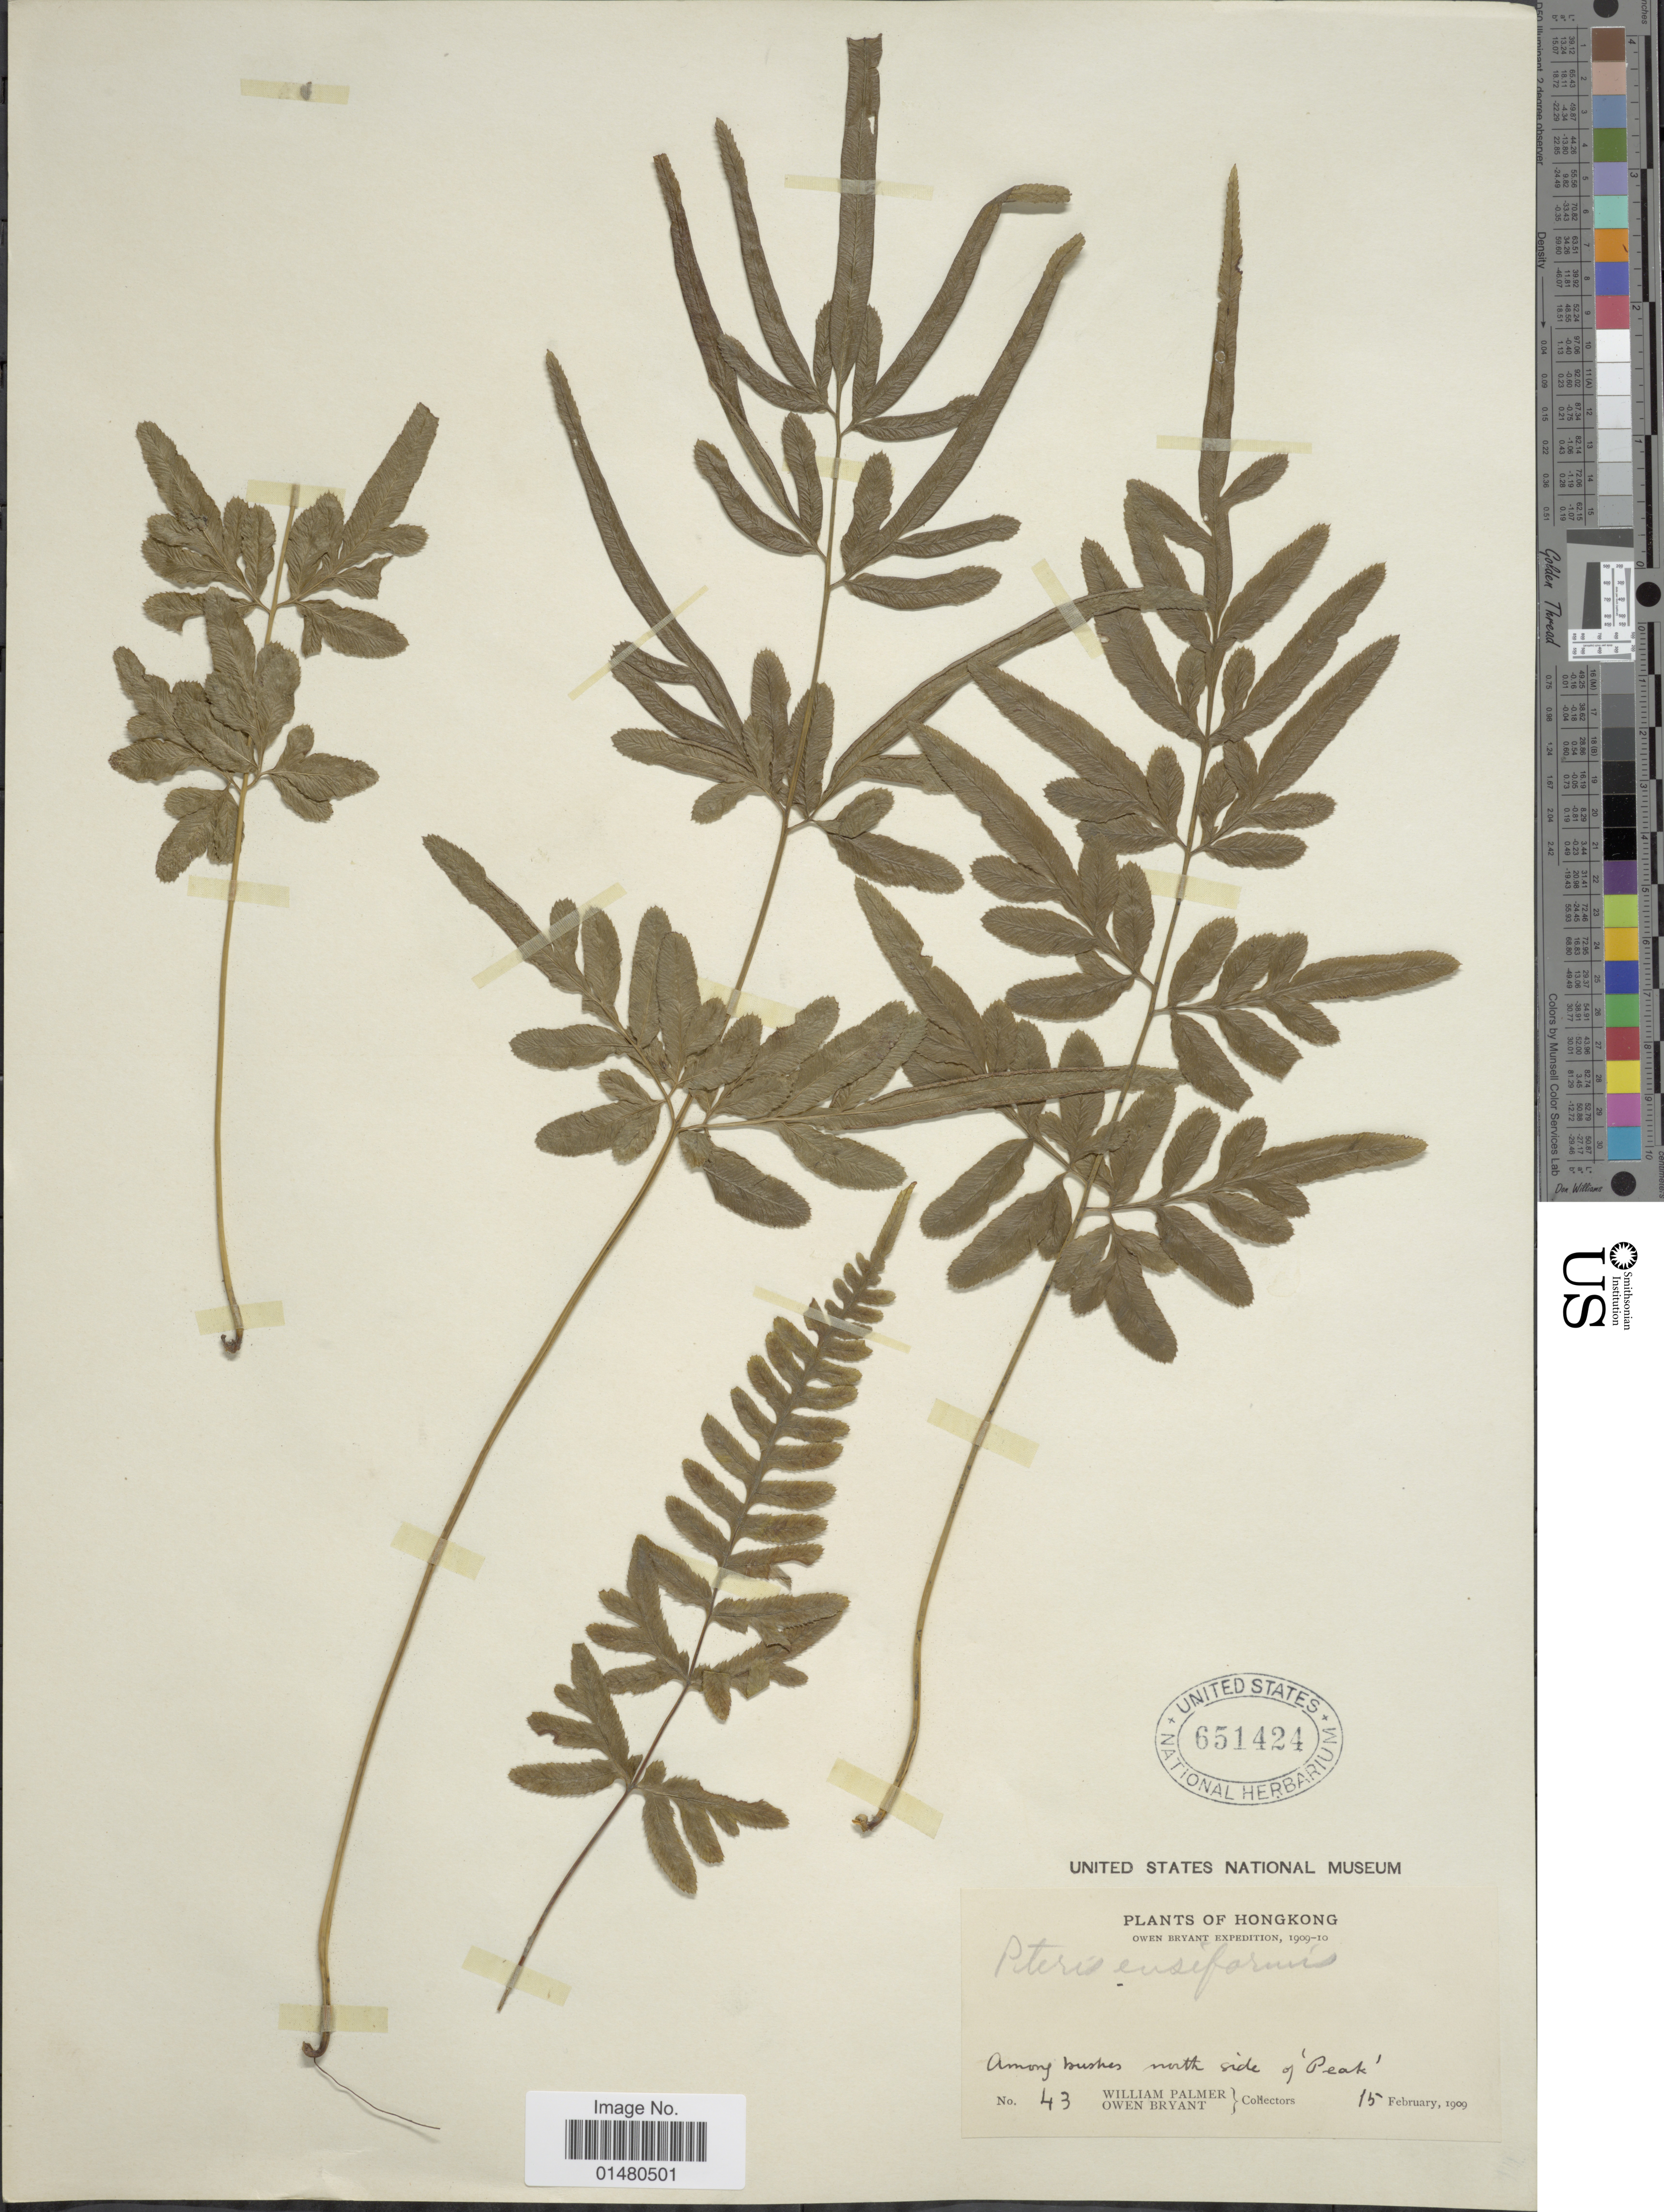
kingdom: Plantae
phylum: Tracheophyta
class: Polypodiopsida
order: Polypodiales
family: Pteridaceae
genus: Pteris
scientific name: Pteris ensiformis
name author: Burm. f.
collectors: W. Palmer & O. Bryant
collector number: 43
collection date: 1909-02-15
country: China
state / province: Hong Kong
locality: Among bushes north side of 'Peak'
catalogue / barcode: US 651424